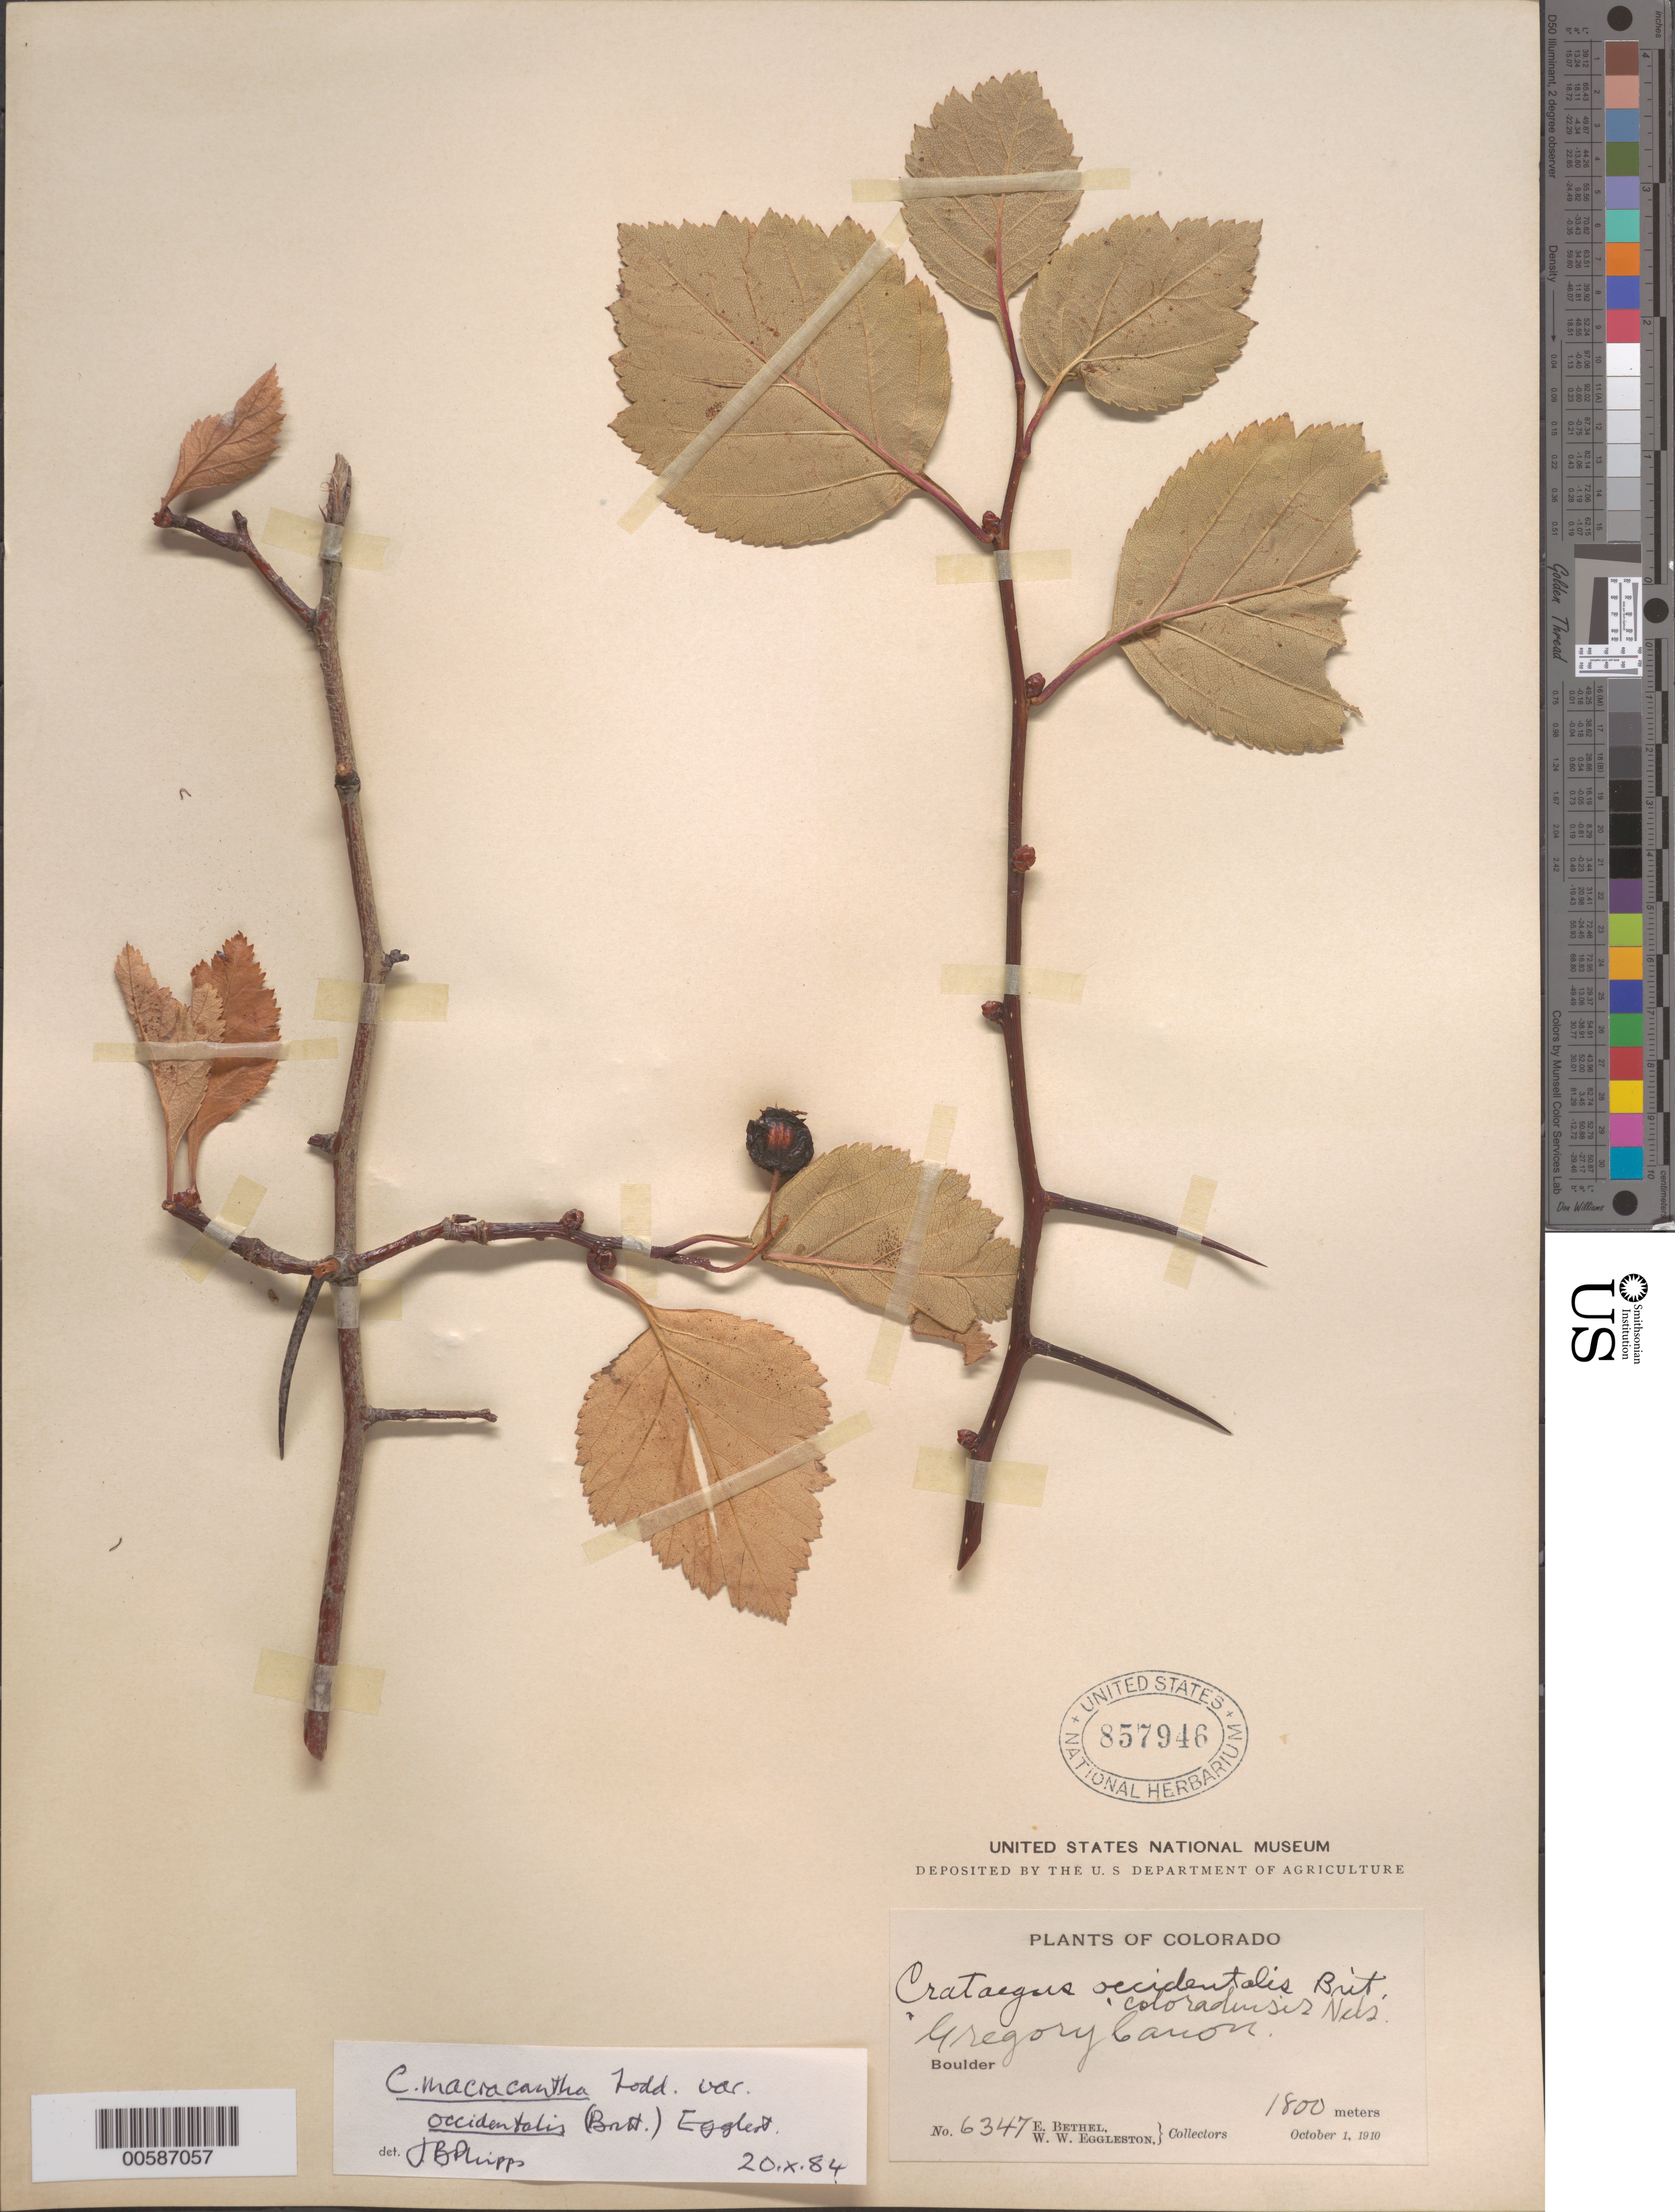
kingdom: Plantae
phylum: Tracheophyta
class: Magnoliopsida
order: Rosales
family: Rosaceae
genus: Crataegus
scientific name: Crataegus macracantha var. occidentalis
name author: (Britton) Eggl.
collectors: E. Bethel & W. W. Eggleston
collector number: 6347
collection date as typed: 01 Oct 1910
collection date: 1910-10-01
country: United States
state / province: Colorado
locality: Gregory Canyon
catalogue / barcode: US 857946